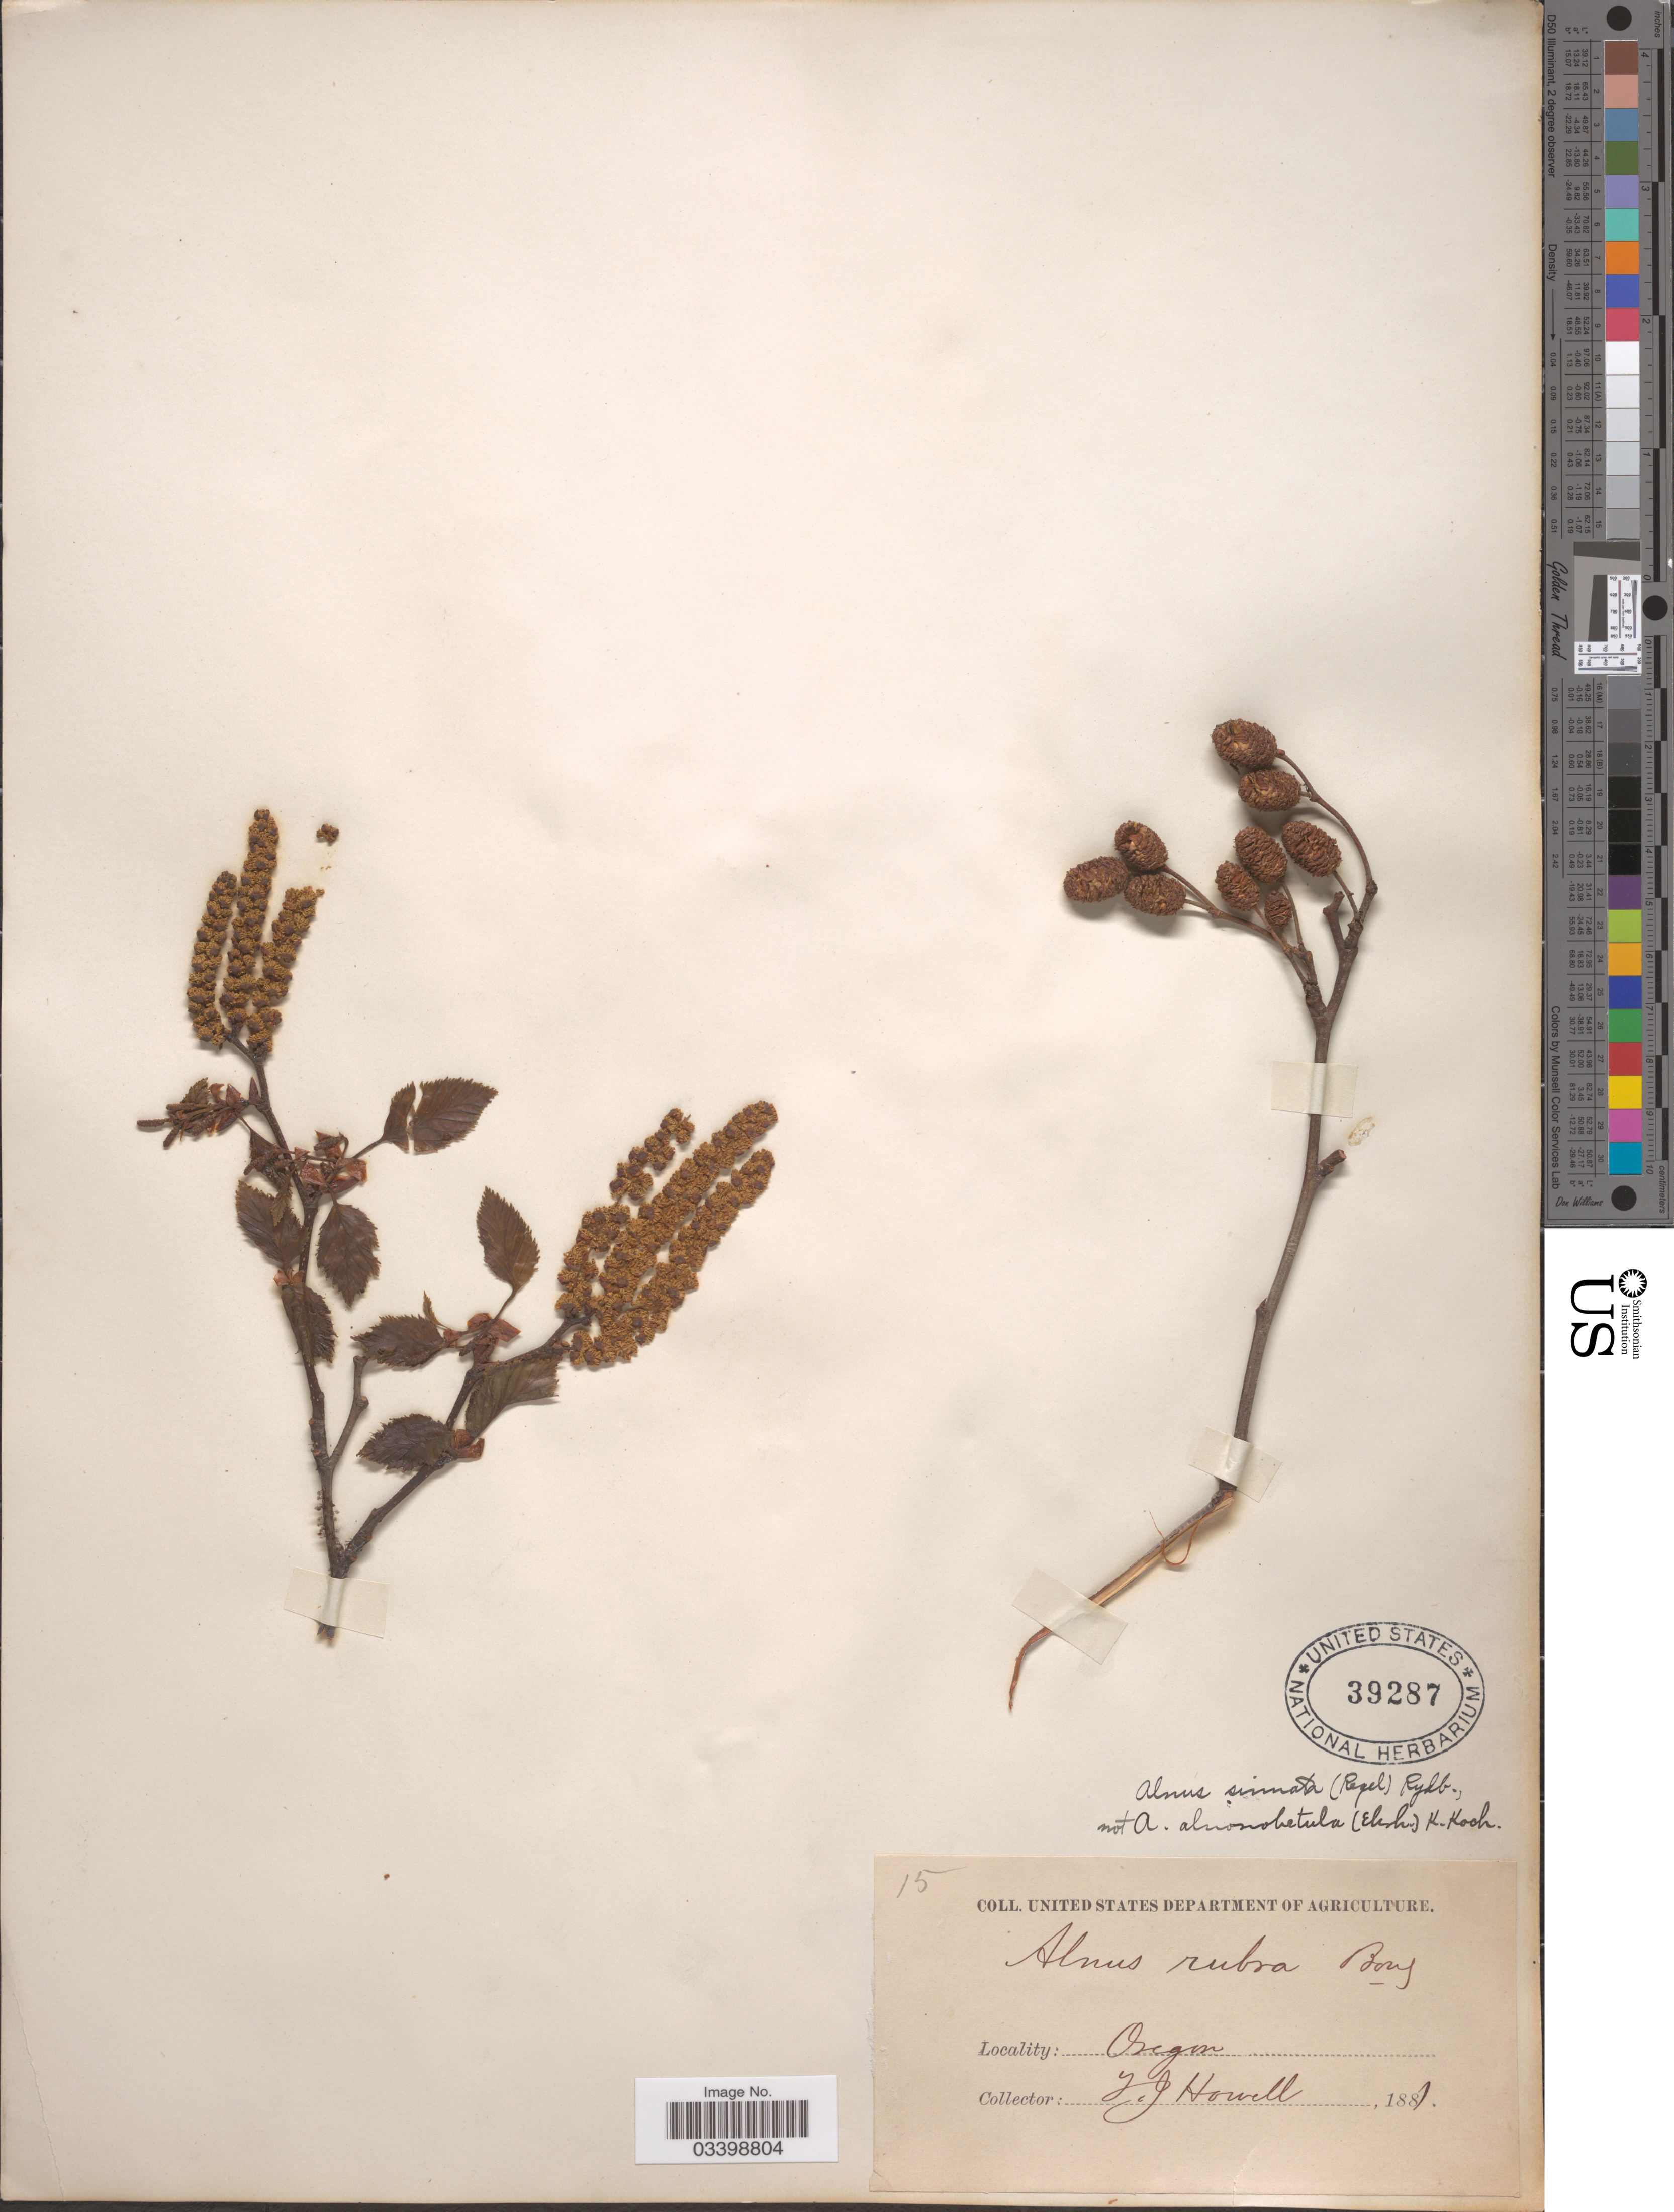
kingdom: Plantae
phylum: Tracheophyta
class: Magnoliopsida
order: Fagales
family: Betulaceae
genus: Alnus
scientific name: Alnus viridis subsp. sinuata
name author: Regel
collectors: T. J. Howell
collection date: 1881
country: United States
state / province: Oregon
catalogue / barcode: US 39287